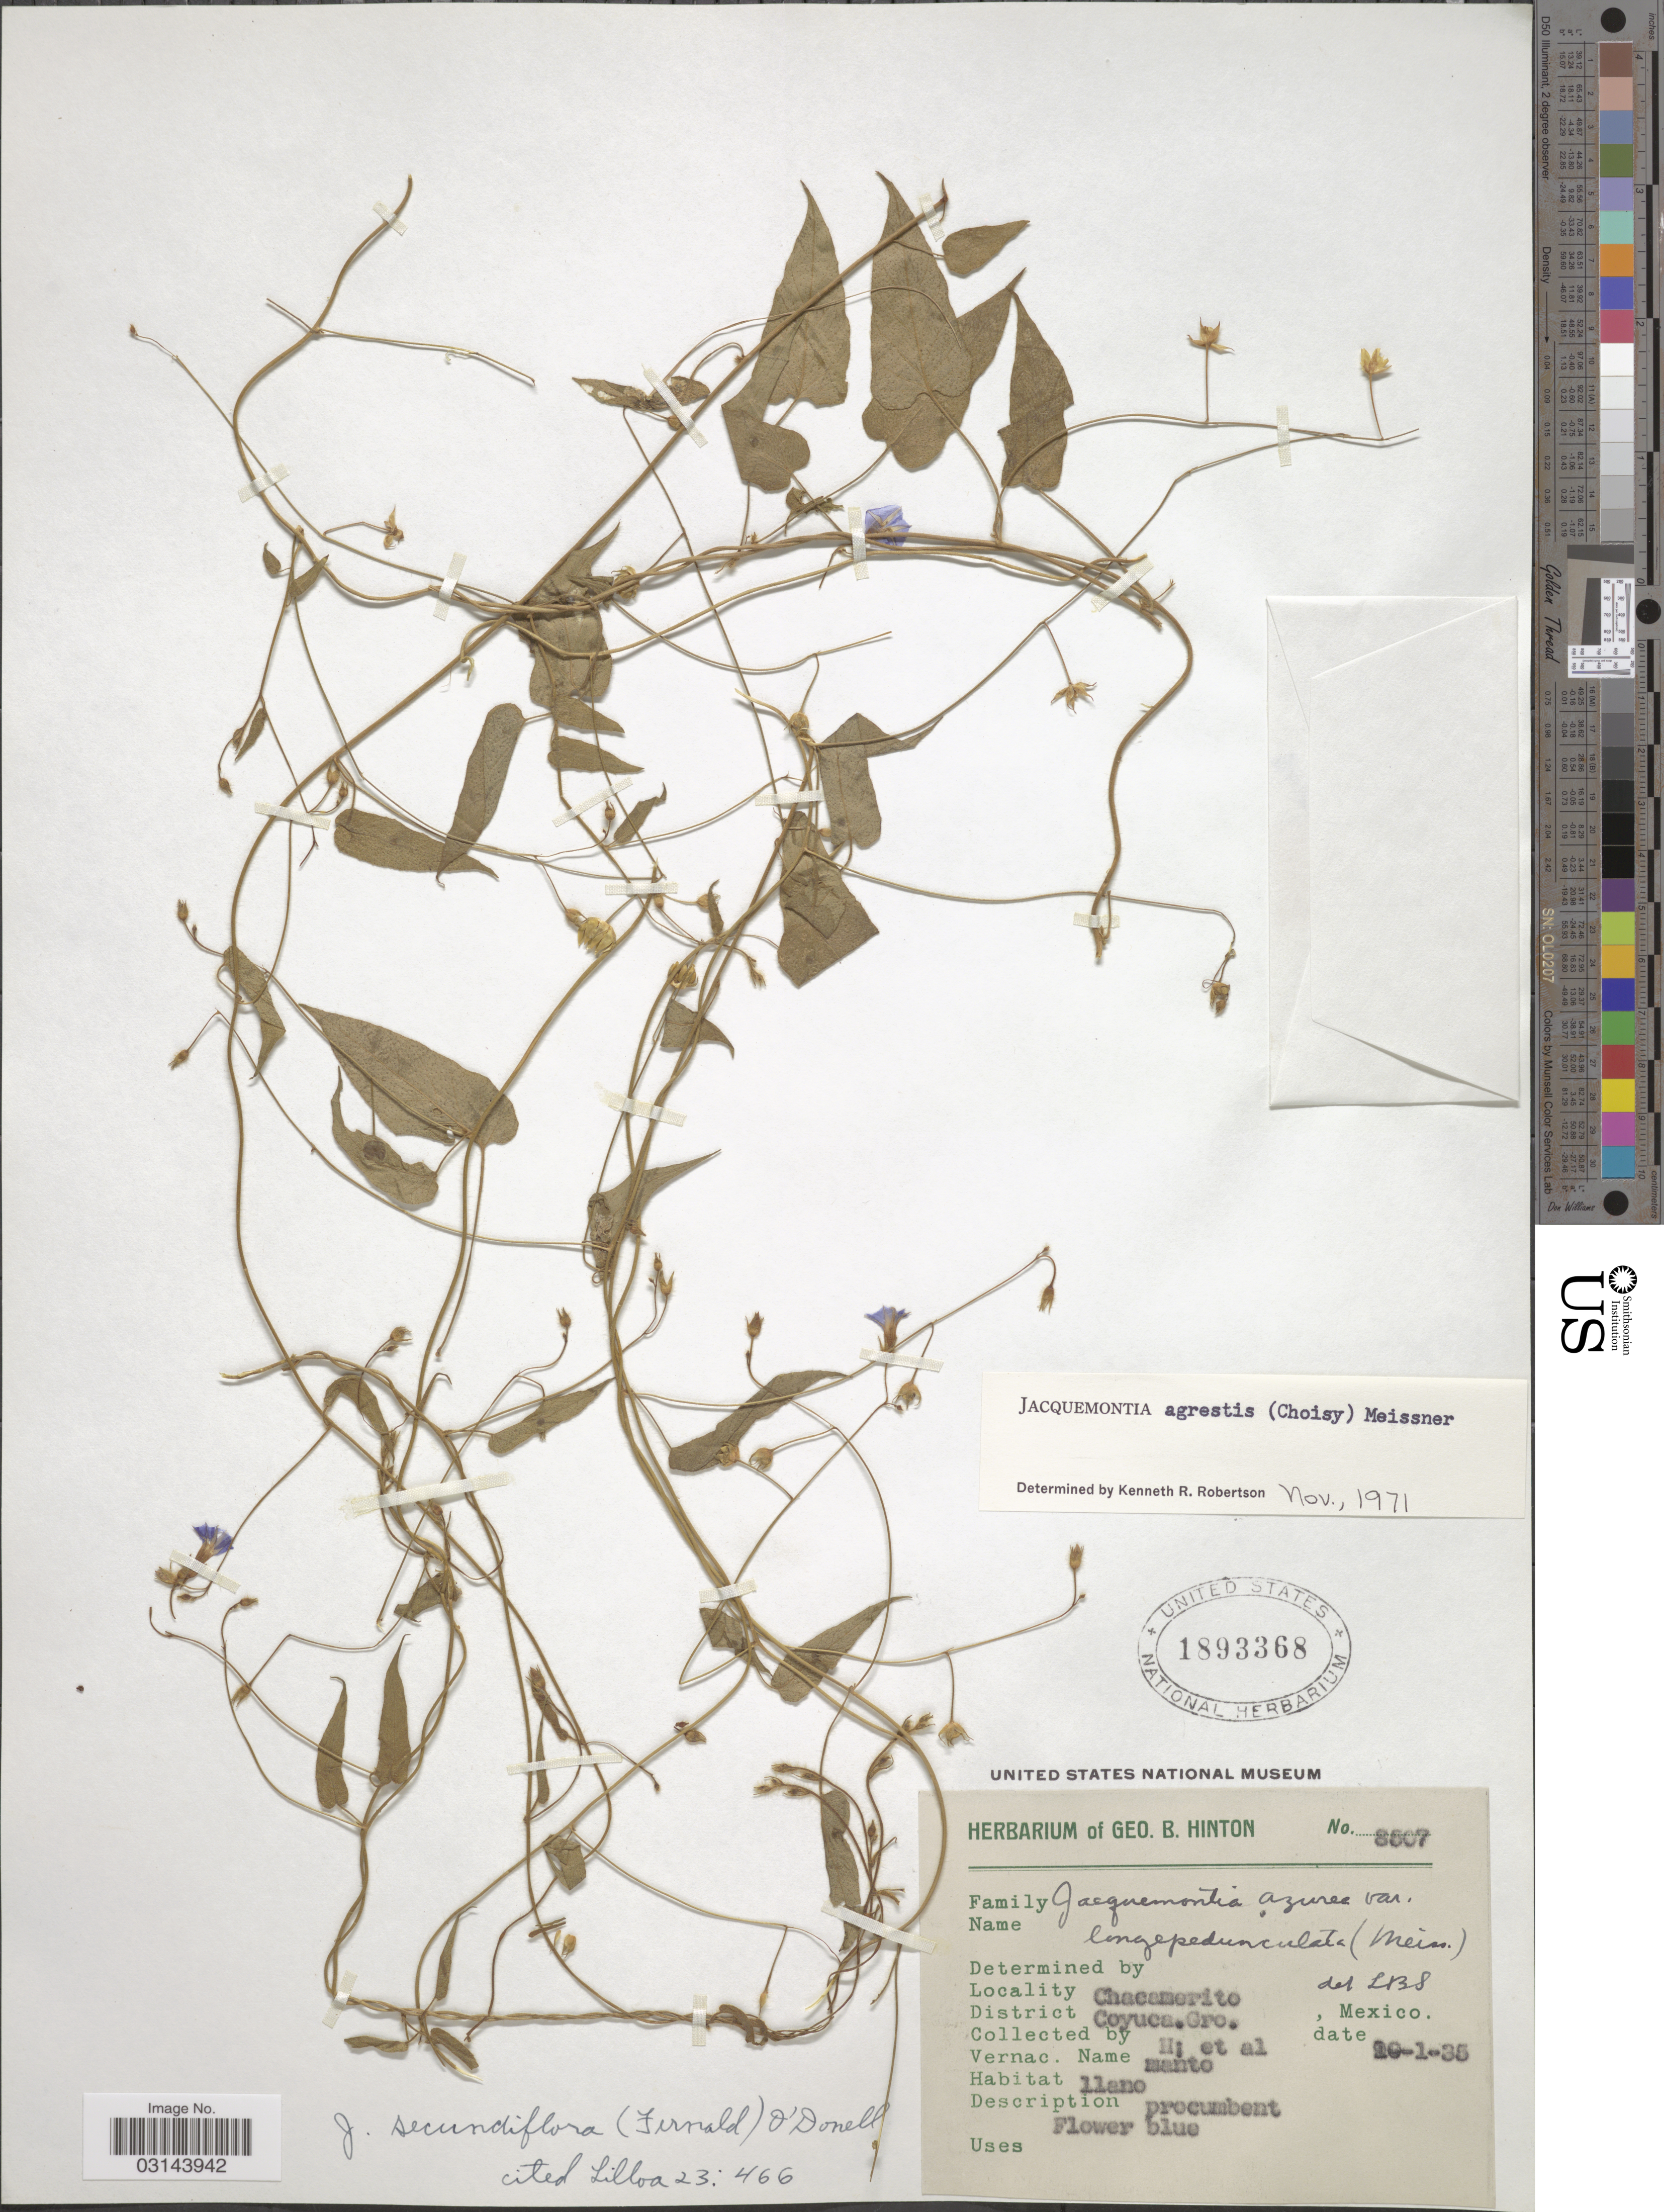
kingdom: Plantae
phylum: Tracheophyta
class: Magnoliopsida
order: Solanales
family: Convolvulaceae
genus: Jacquemontia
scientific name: Jacquemontia agrestis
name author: (Mart. ex Choisy) Meisn.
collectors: G. B. Hinton & et al.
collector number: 8507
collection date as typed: Transcribed d/m/y: 20/1/35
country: Mexico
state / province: Guerrero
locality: Chacamerito. District Coyuca. Gro.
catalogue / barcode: US 1893368